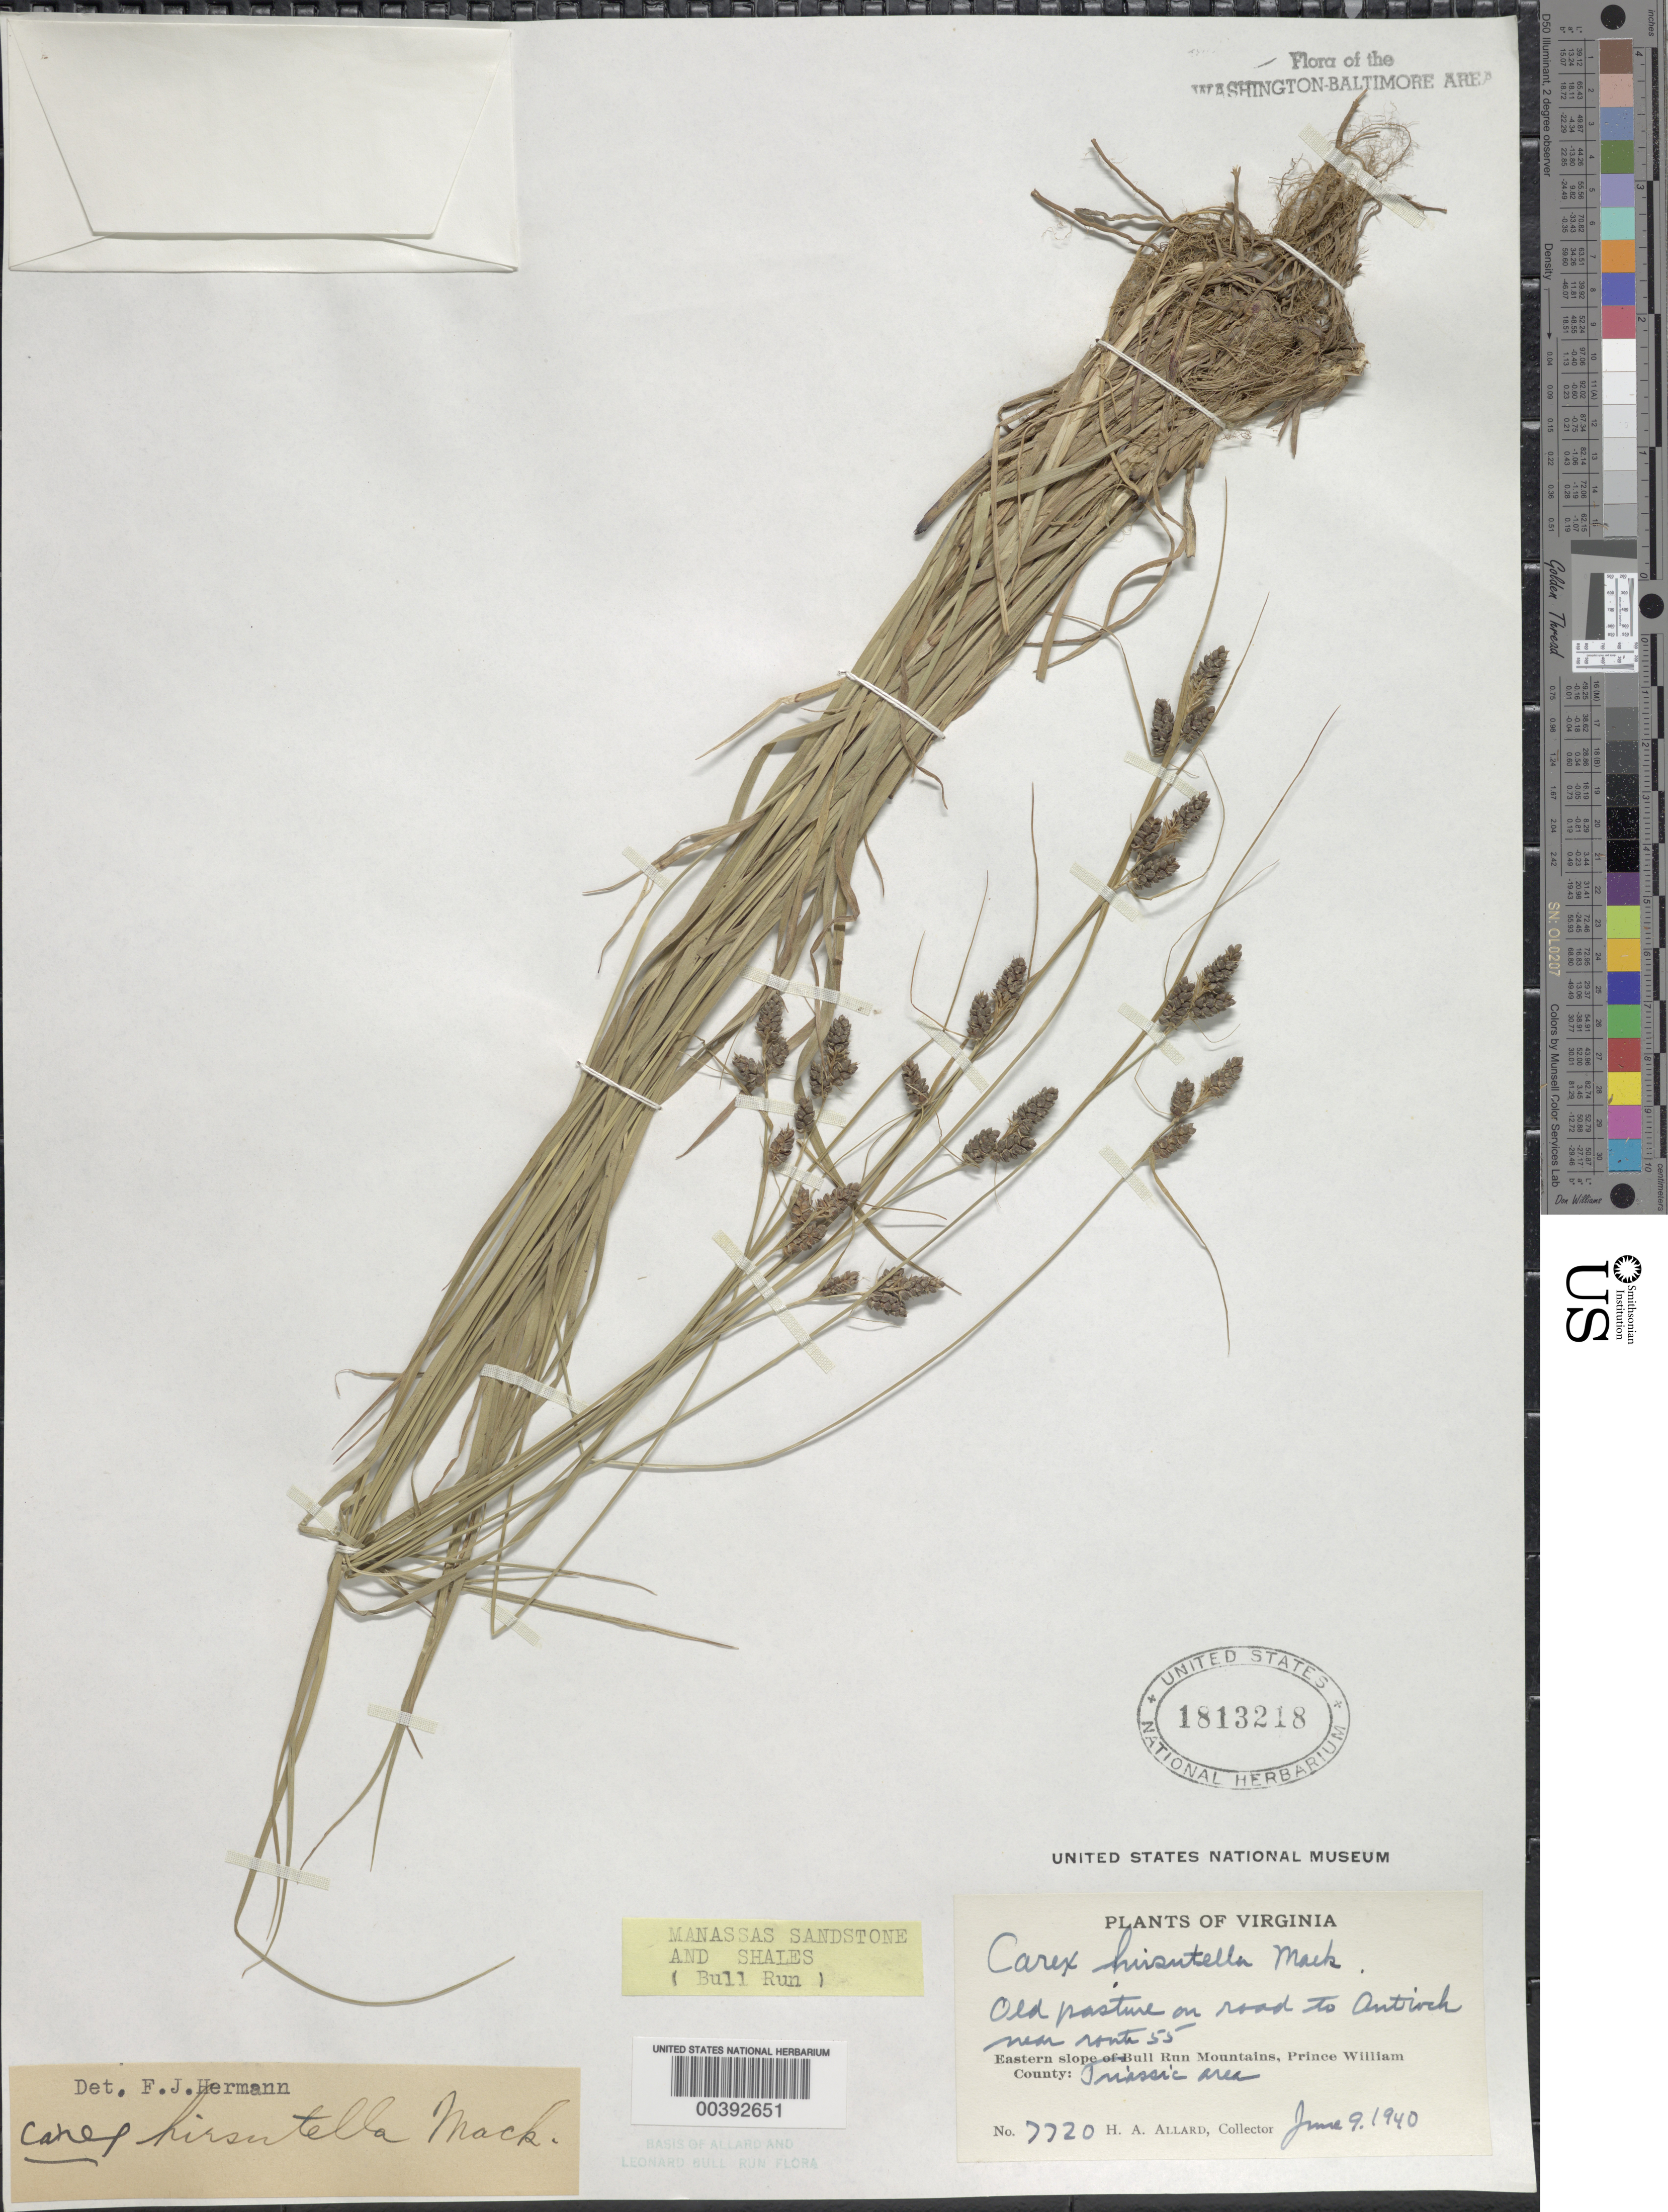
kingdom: Plantae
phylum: Tracheophyta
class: Liliopsida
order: Poales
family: Cyperaceae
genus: Carex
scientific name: Carex hirsutella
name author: Mack.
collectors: H. A. Allard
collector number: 7720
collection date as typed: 09 Jun 1940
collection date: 1940-06-09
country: United States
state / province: Virginia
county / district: Prince William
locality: Antioch Road near Route 55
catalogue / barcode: US 1813218